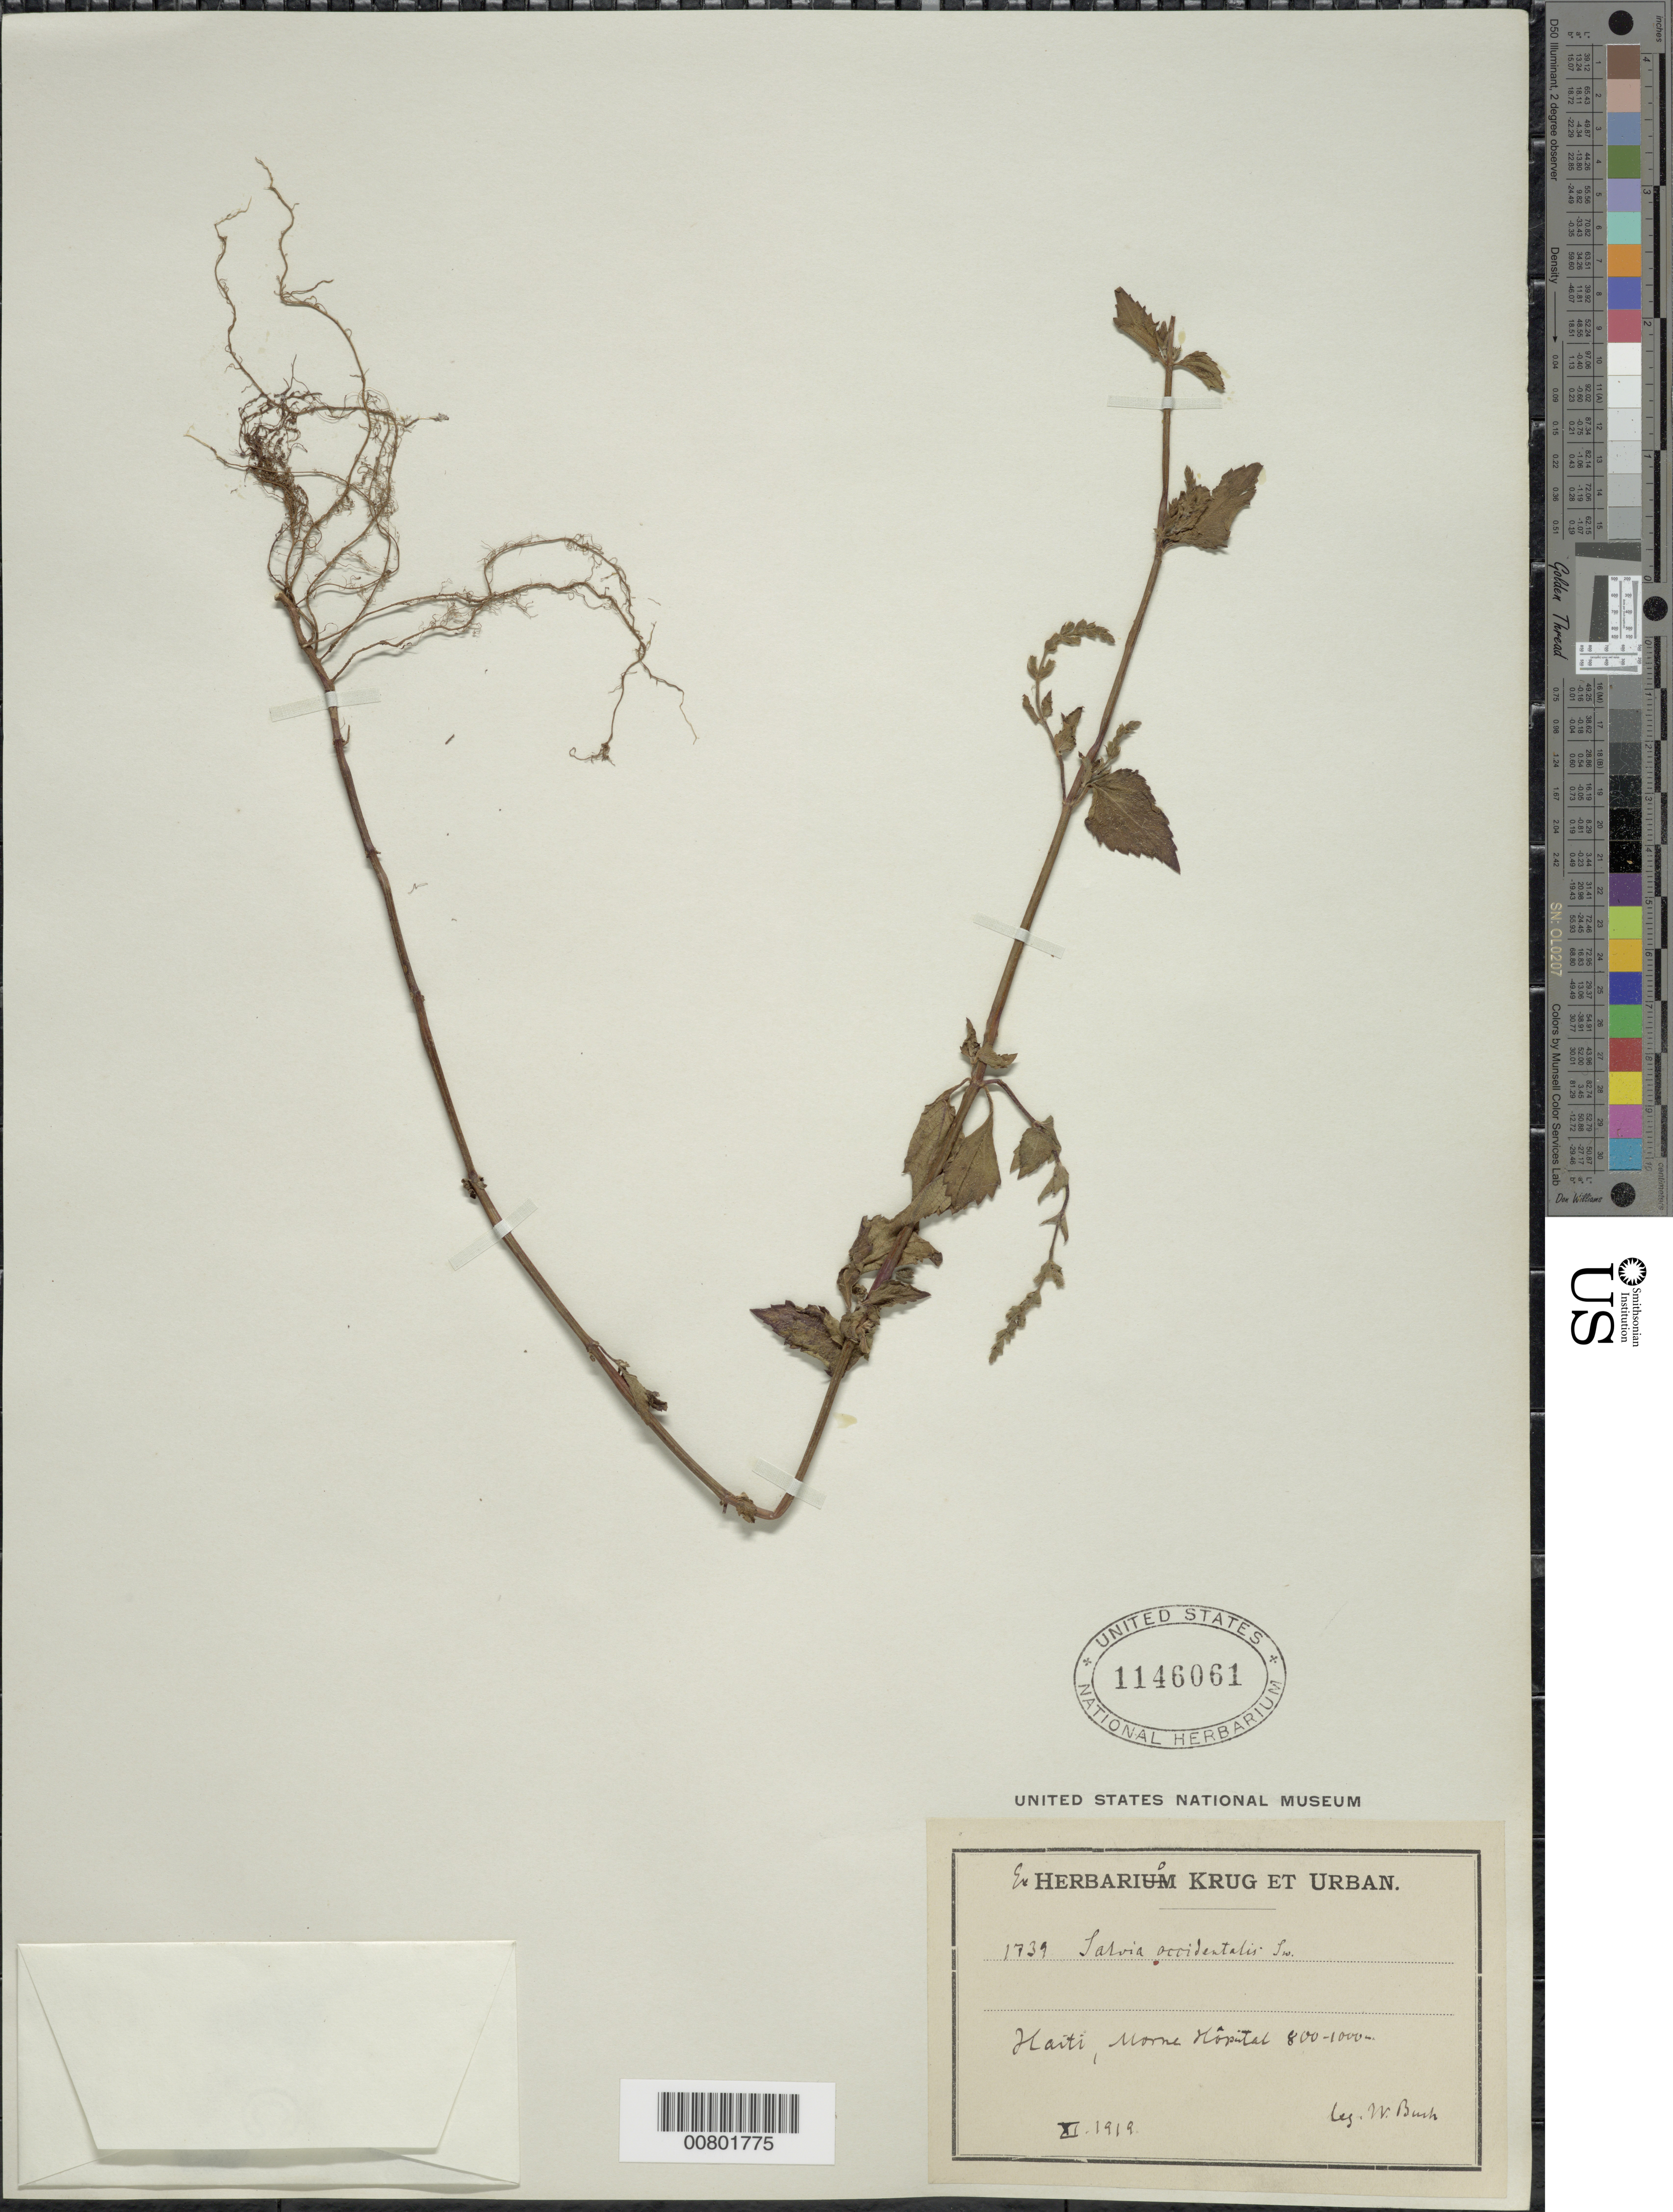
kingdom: Plantae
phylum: Tracheophyta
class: Magnoliopsida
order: Lamiales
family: Lamiaceae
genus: Salvia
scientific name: Salvia occidentalis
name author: Sw.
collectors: W. Buch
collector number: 1739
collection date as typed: Nov 1919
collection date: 1919-11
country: Haiti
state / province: Óuest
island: Hispaniola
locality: Morne l'Hôpital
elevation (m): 800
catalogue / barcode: US 1146061